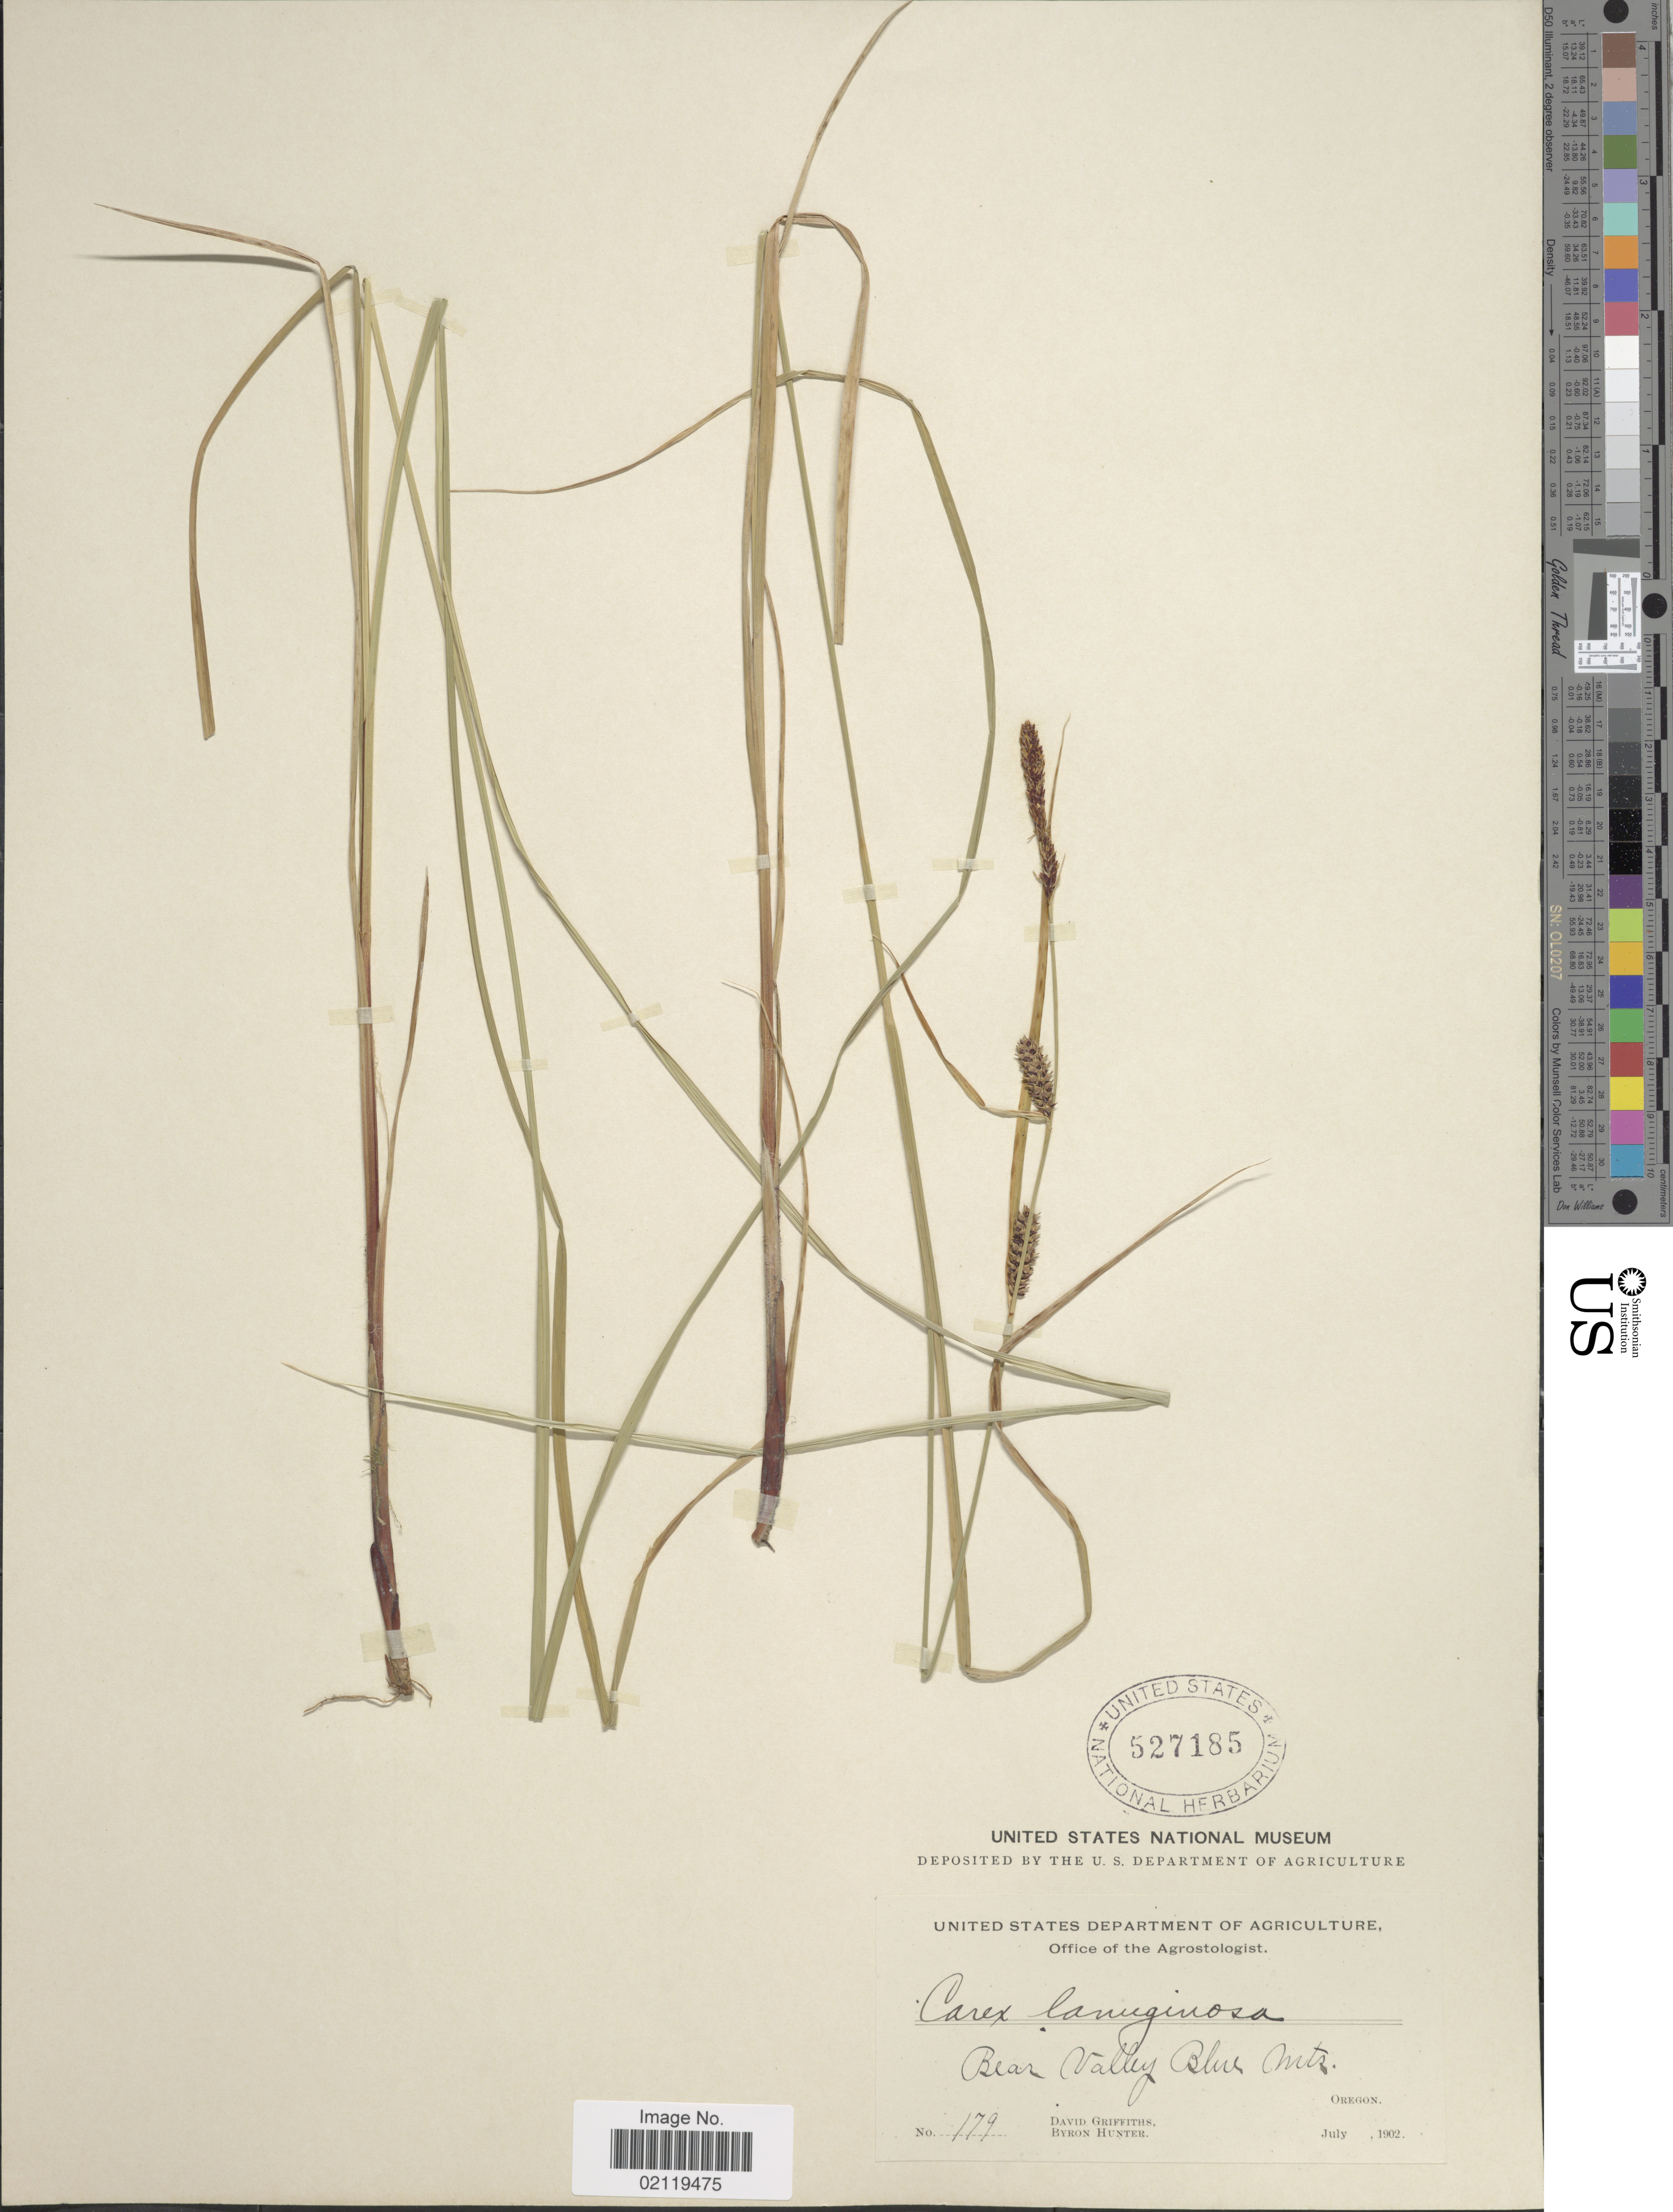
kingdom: Plantae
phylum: Tracheophyta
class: Liliopsida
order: Poales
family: Cyperaceae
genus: Carex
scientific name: Carex pellita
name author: Muhl. ex Willd.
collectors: D. Griffiths & B. Hunter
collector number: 179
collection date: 1902-07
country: United States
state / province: Oregon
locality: Bear Valley Blue Mts.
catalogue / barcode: US 527185